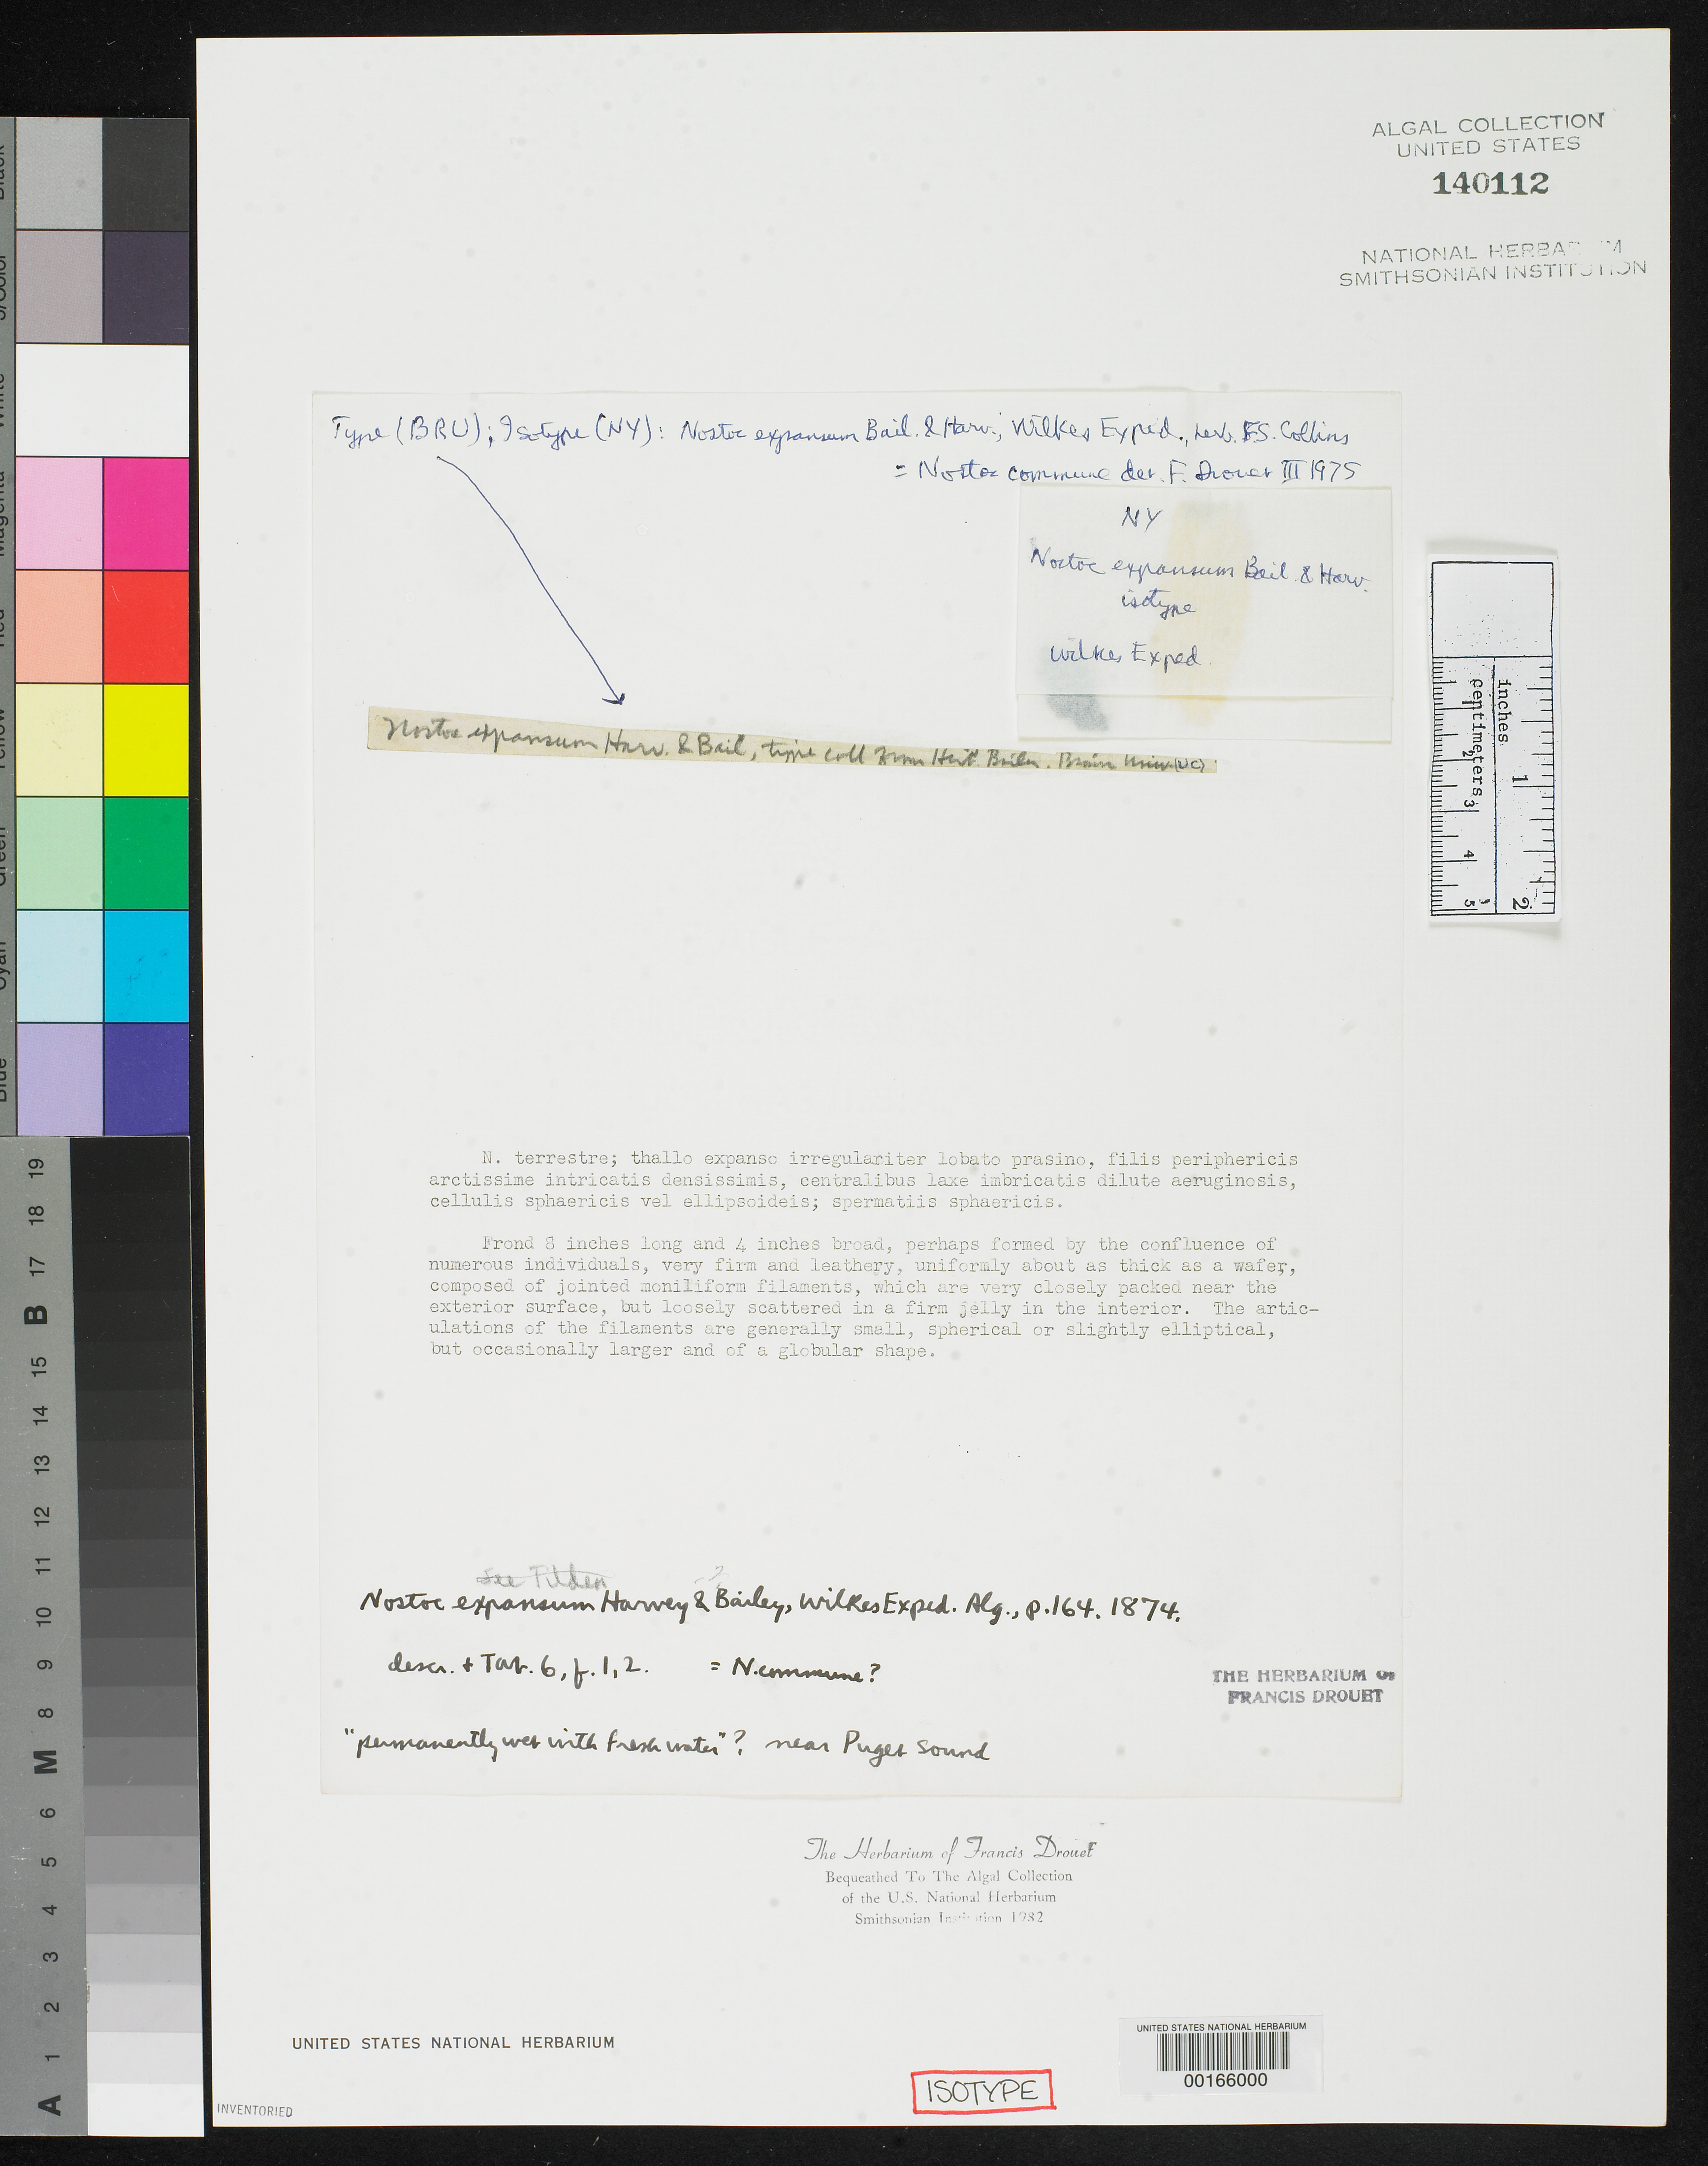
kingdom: Bacteria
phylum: Cyanobacteria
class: Cyanobacteriia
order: Cyanobacteriales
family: Nostocaceae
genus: Nostoc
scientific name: Nostoc expansum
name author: H. E. Bailey & Harv. in Harv. & H. E. Bailey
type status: Isotype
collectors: W. D. Brackenridge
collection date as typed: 1841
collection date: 1841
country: United States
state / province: Washington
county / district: King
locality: Near Puget Sound.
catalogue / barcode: US 140112